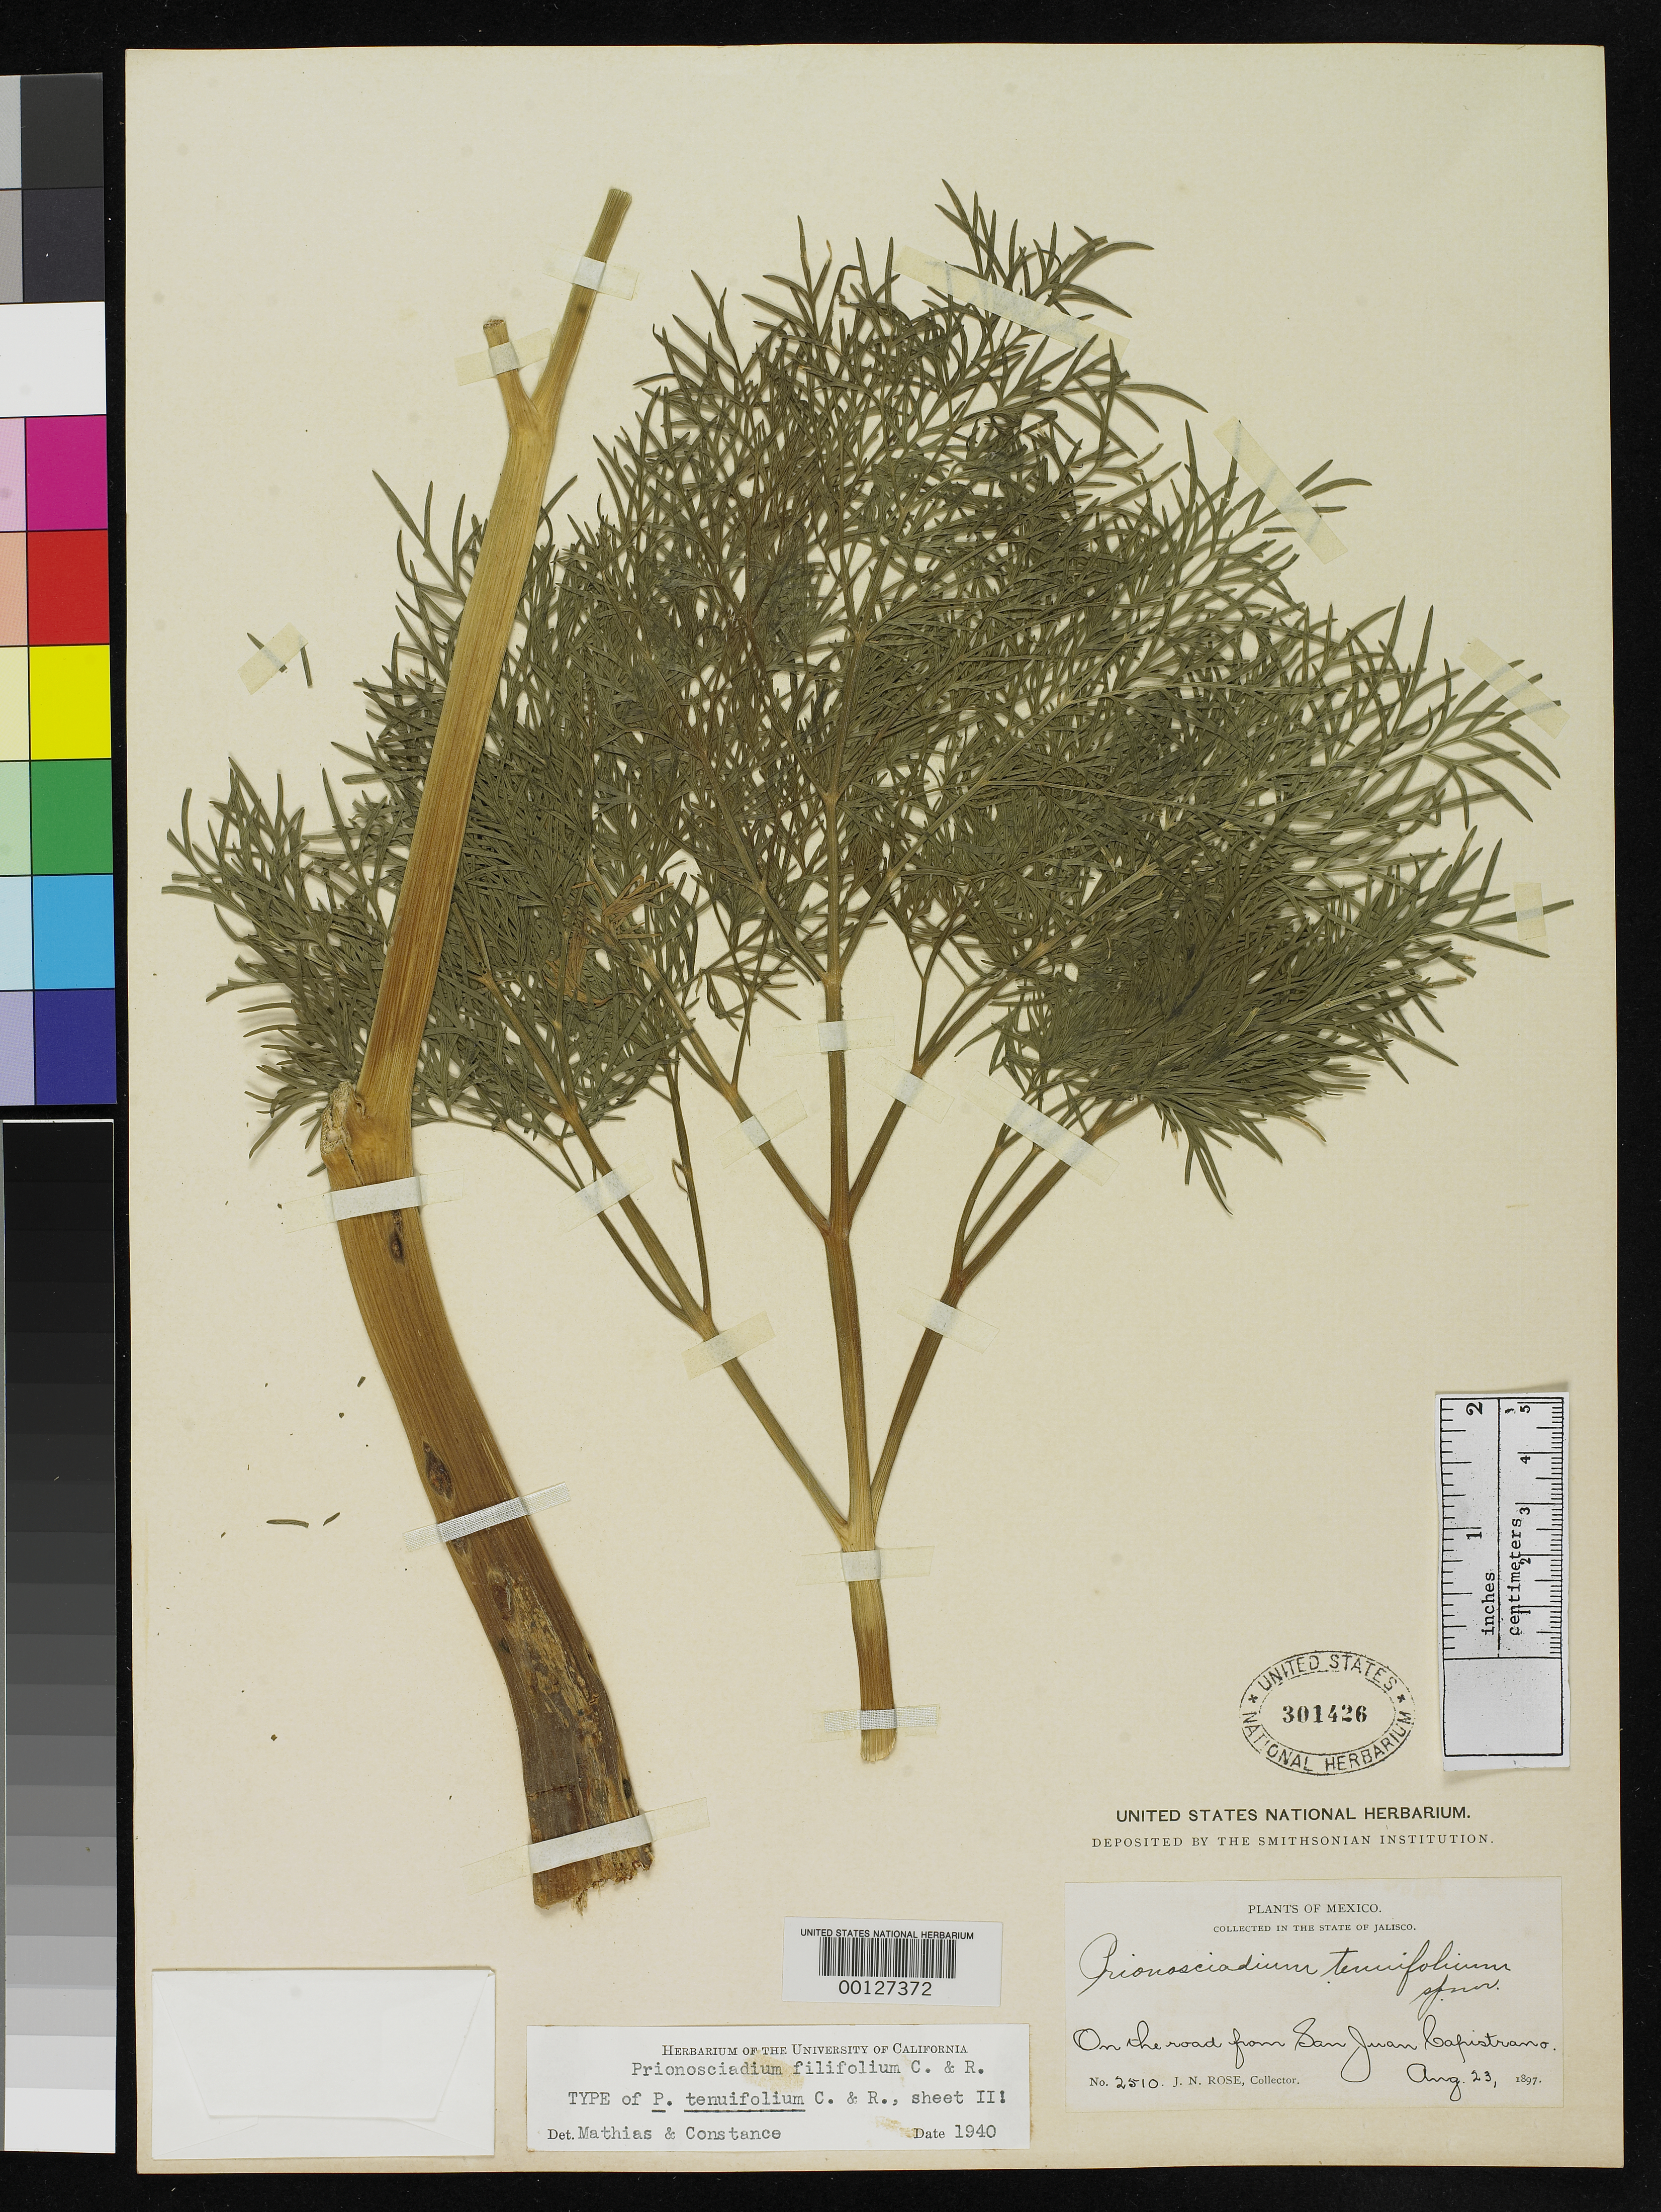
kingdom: Plantae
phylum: Tracheophyta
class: Magnoliopsida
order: Apiales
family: Apiaceae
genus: Prionosciadium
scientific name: Prionosciadium tenuifolium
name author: J.M. Coult. & Rose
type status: Type Collection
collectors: J. N. Rose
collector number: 2510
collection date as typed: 23 Aug 1897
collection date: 1897-08-23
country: Mexico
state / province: Jalisco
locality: Near Huijuguilla.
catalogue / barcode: US 301426